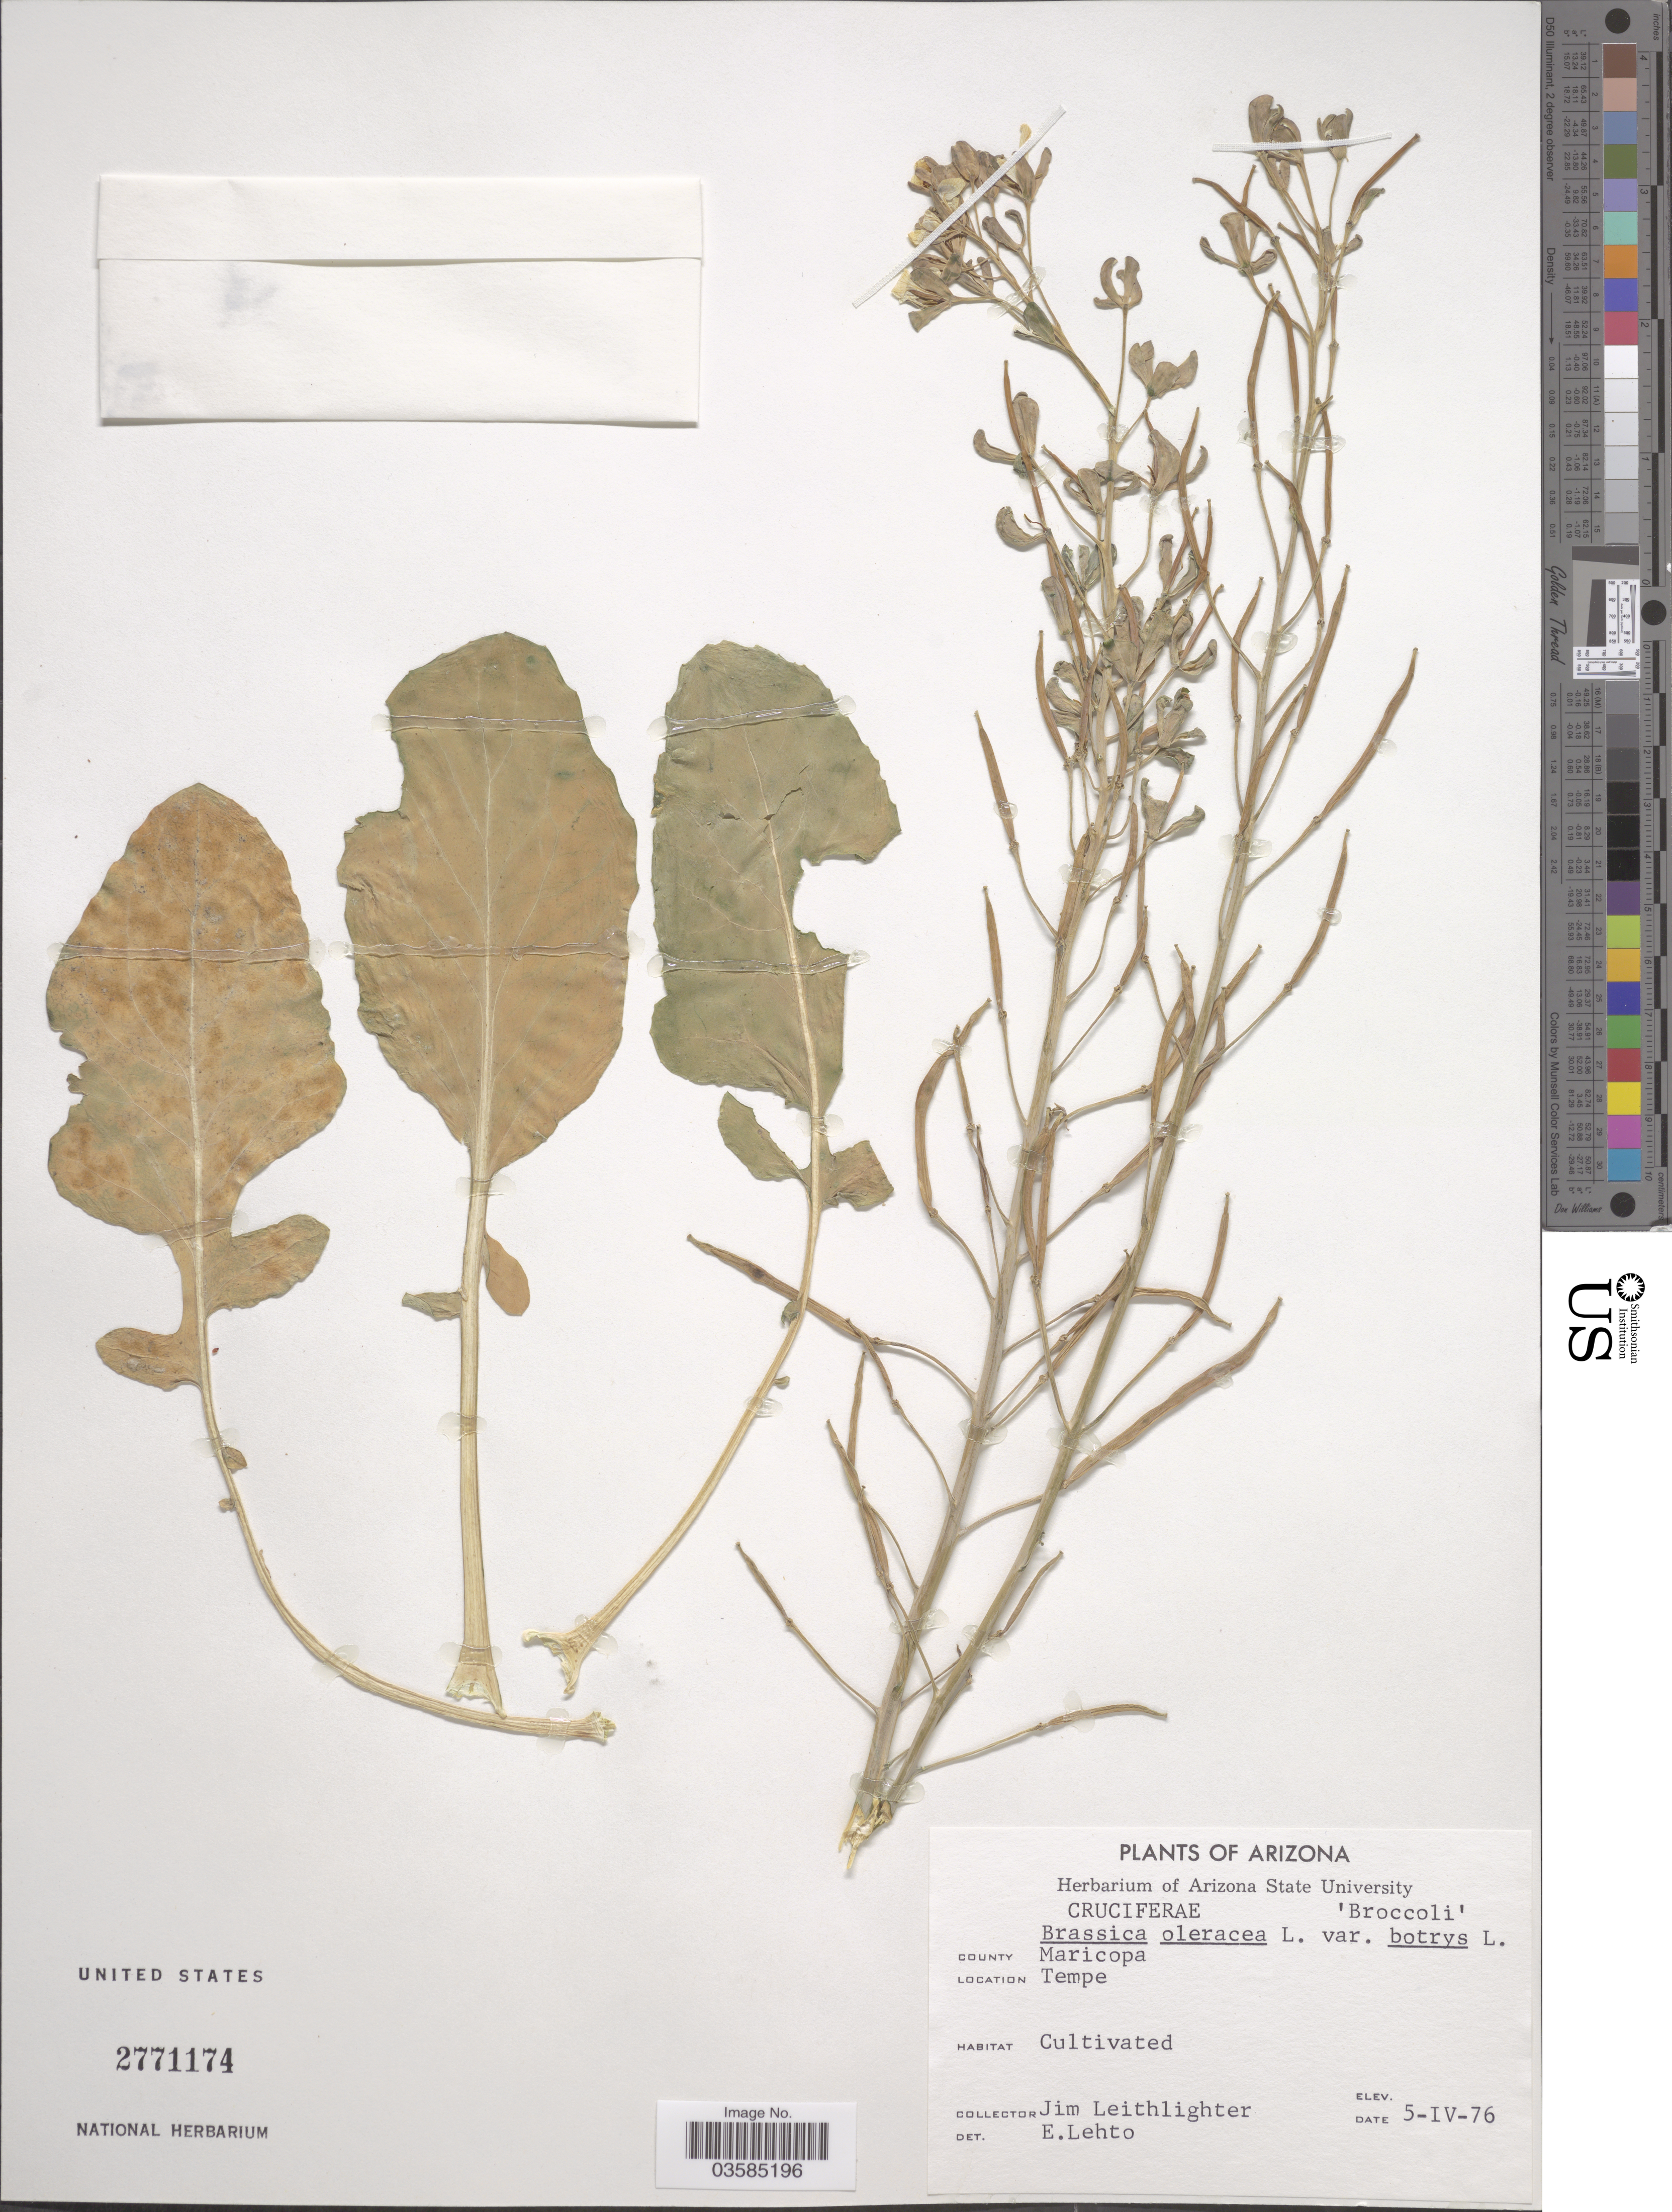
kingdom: Plantae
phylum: Tracheophyta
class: Magnoliopsida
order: Brassicales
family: Brassicaceae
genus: Brassica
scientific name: Brassica oleracea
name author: L.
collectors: J. Leithlighter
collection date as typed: Transcribed d/m/y: 5/4/76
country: United States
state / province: Arizona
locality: County Maricopa. Tempe.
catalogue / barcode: US 2771174